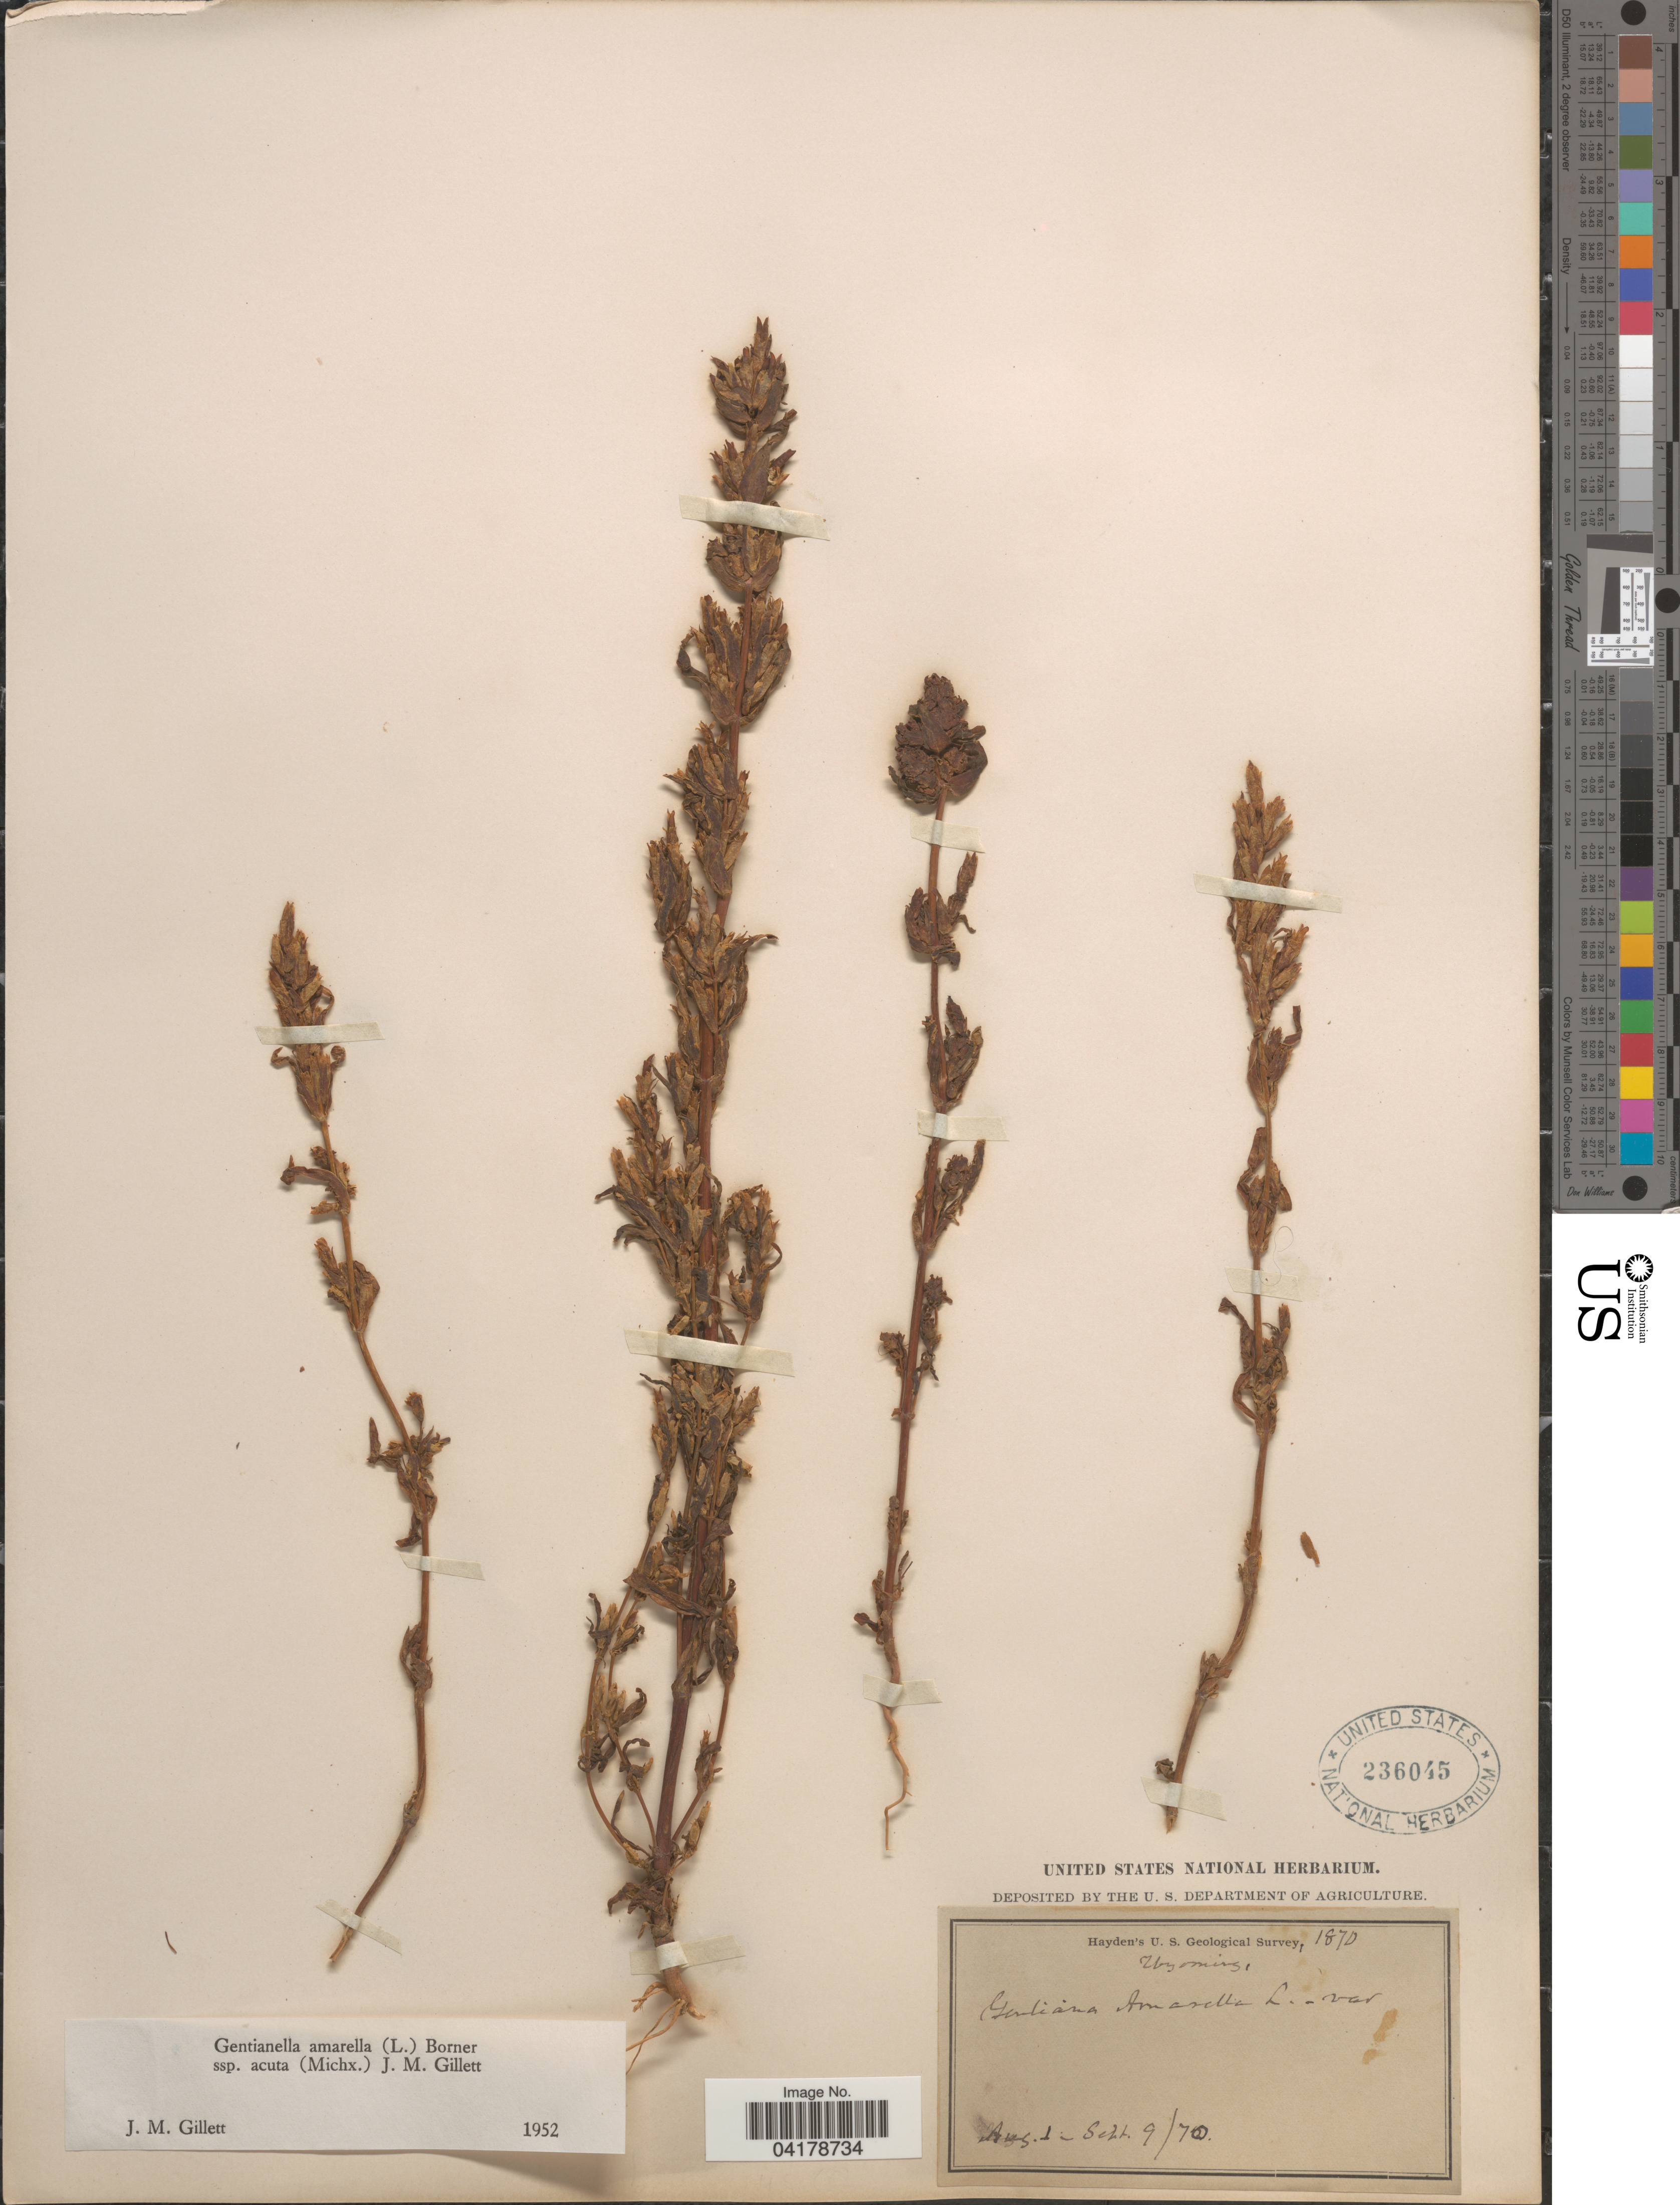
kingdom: Plantae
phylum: Tracheophyta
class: Magnoliopsida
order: Gentianales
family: Gentianaceae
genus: Gentianella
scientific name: Gentianella amarella subsp. acuta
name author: (Michx.) J.M. Gillett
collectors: -- Hayden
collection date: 1870-08/1870-09-09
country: United States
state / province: Wyoming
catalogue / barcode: US 236045